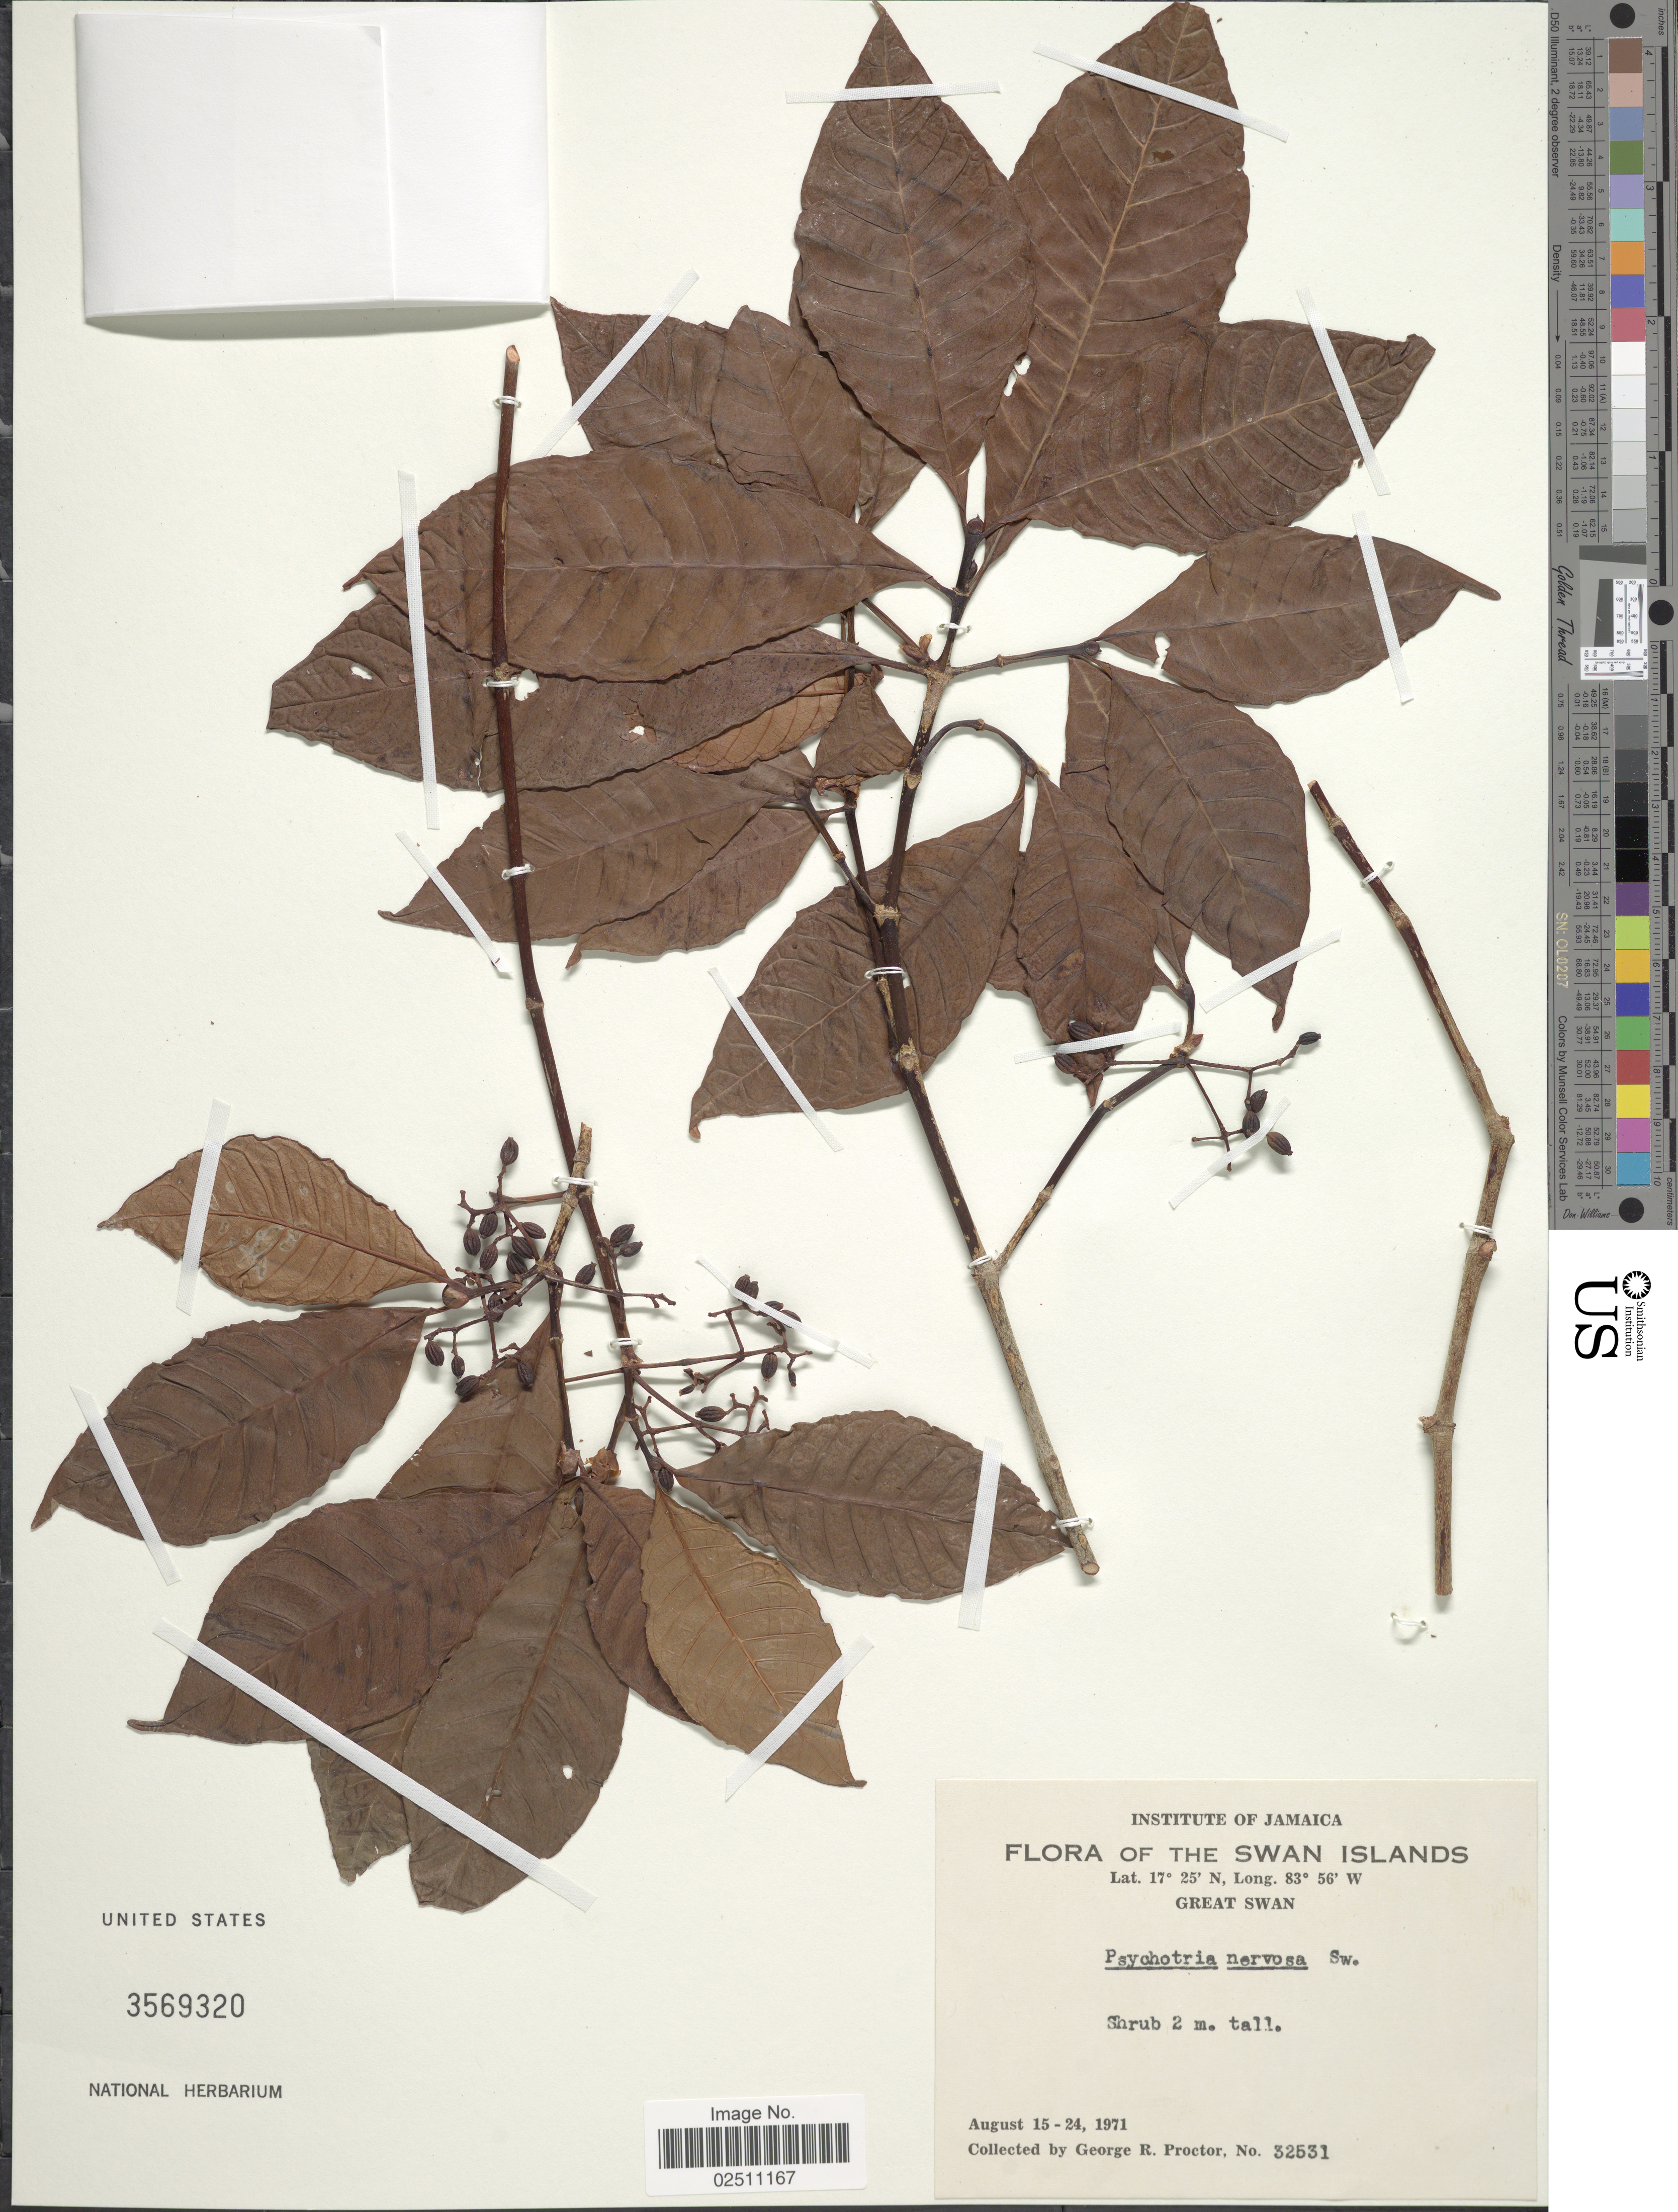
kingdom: Plantae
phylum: Tracheophyta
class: Magnoliopsida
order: Gentianales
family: Rubiaceae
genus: Psychotria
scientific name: Psychotria nervosa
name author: Sw.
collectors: G. R. Proctor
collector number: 32531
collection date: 1971-08-15/1971-08-24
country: Honduras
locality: Swan Islands, Great Swan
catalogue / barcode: US 3569320